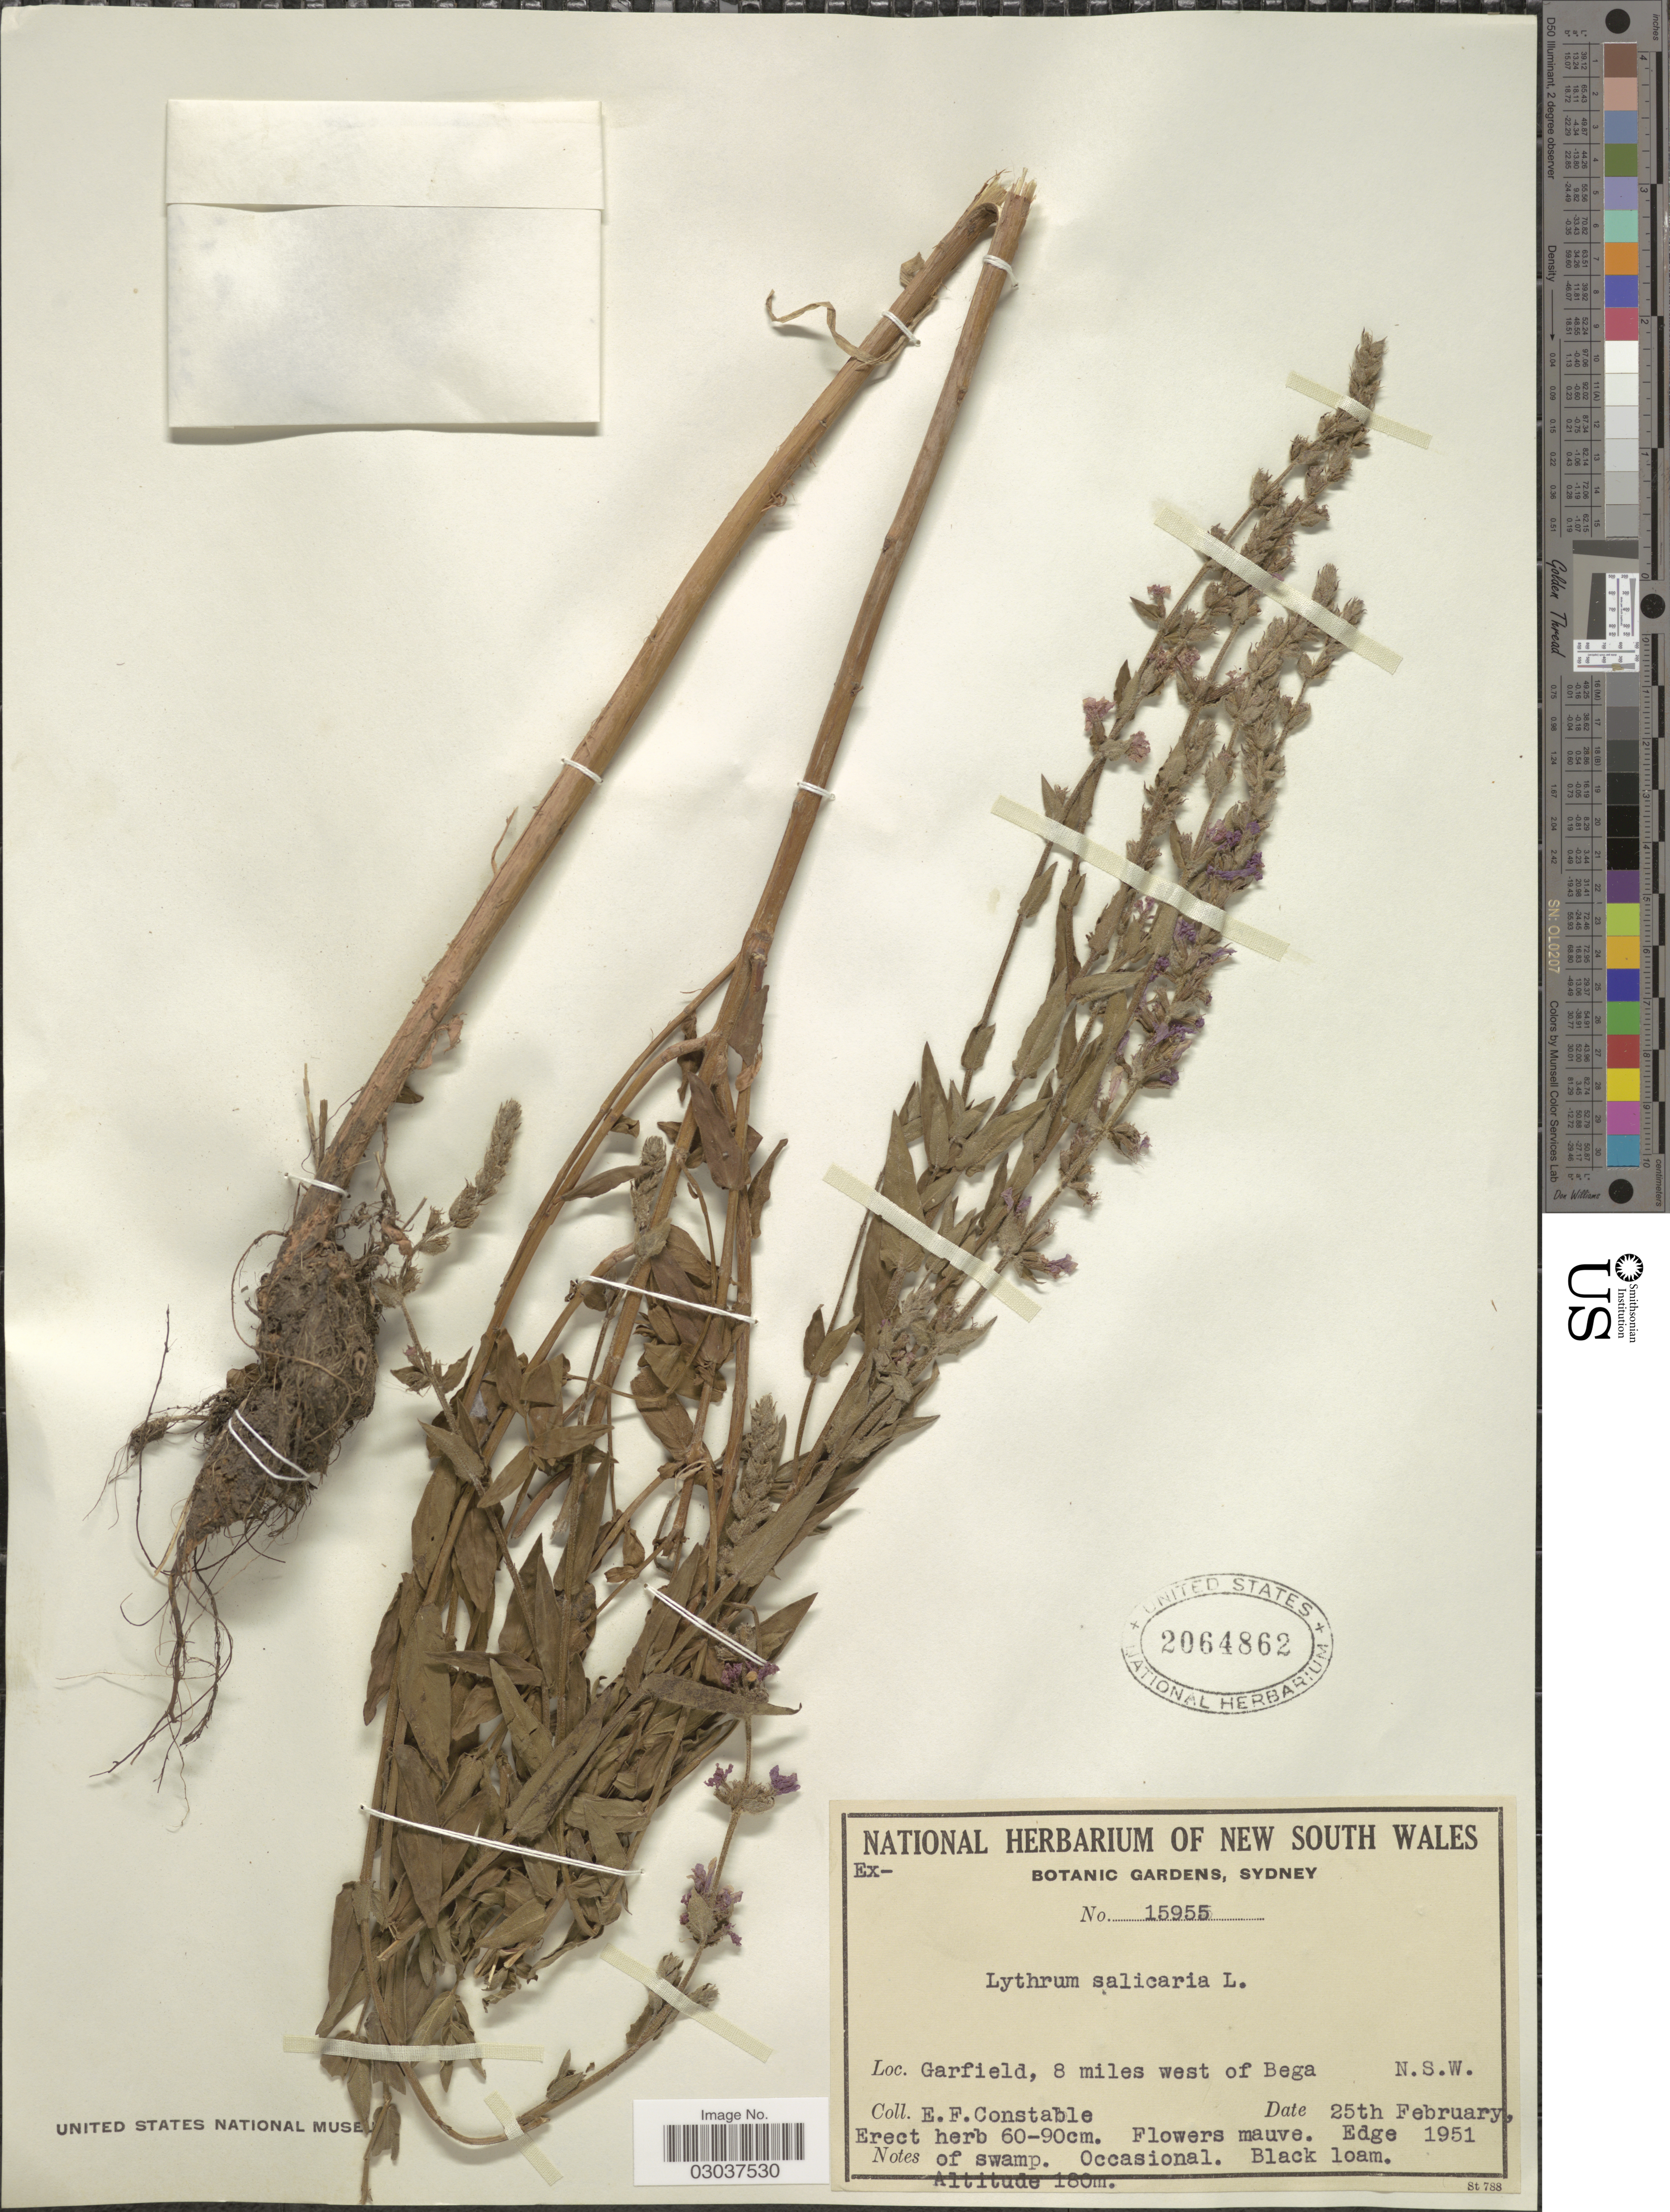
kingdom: Plantae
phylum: Tracheophyta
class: Magnoliopsida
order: Myrtales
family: Lythraceae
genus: Lythrum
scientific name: Lythrum salicaria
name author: L.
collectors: E. F. Constable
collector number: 15955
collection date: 1951-02-25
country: Australia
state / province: New South Wales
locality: Garfield, 8 miles west of Bega. N. S. W.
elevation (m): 180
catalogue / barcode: US 2064862